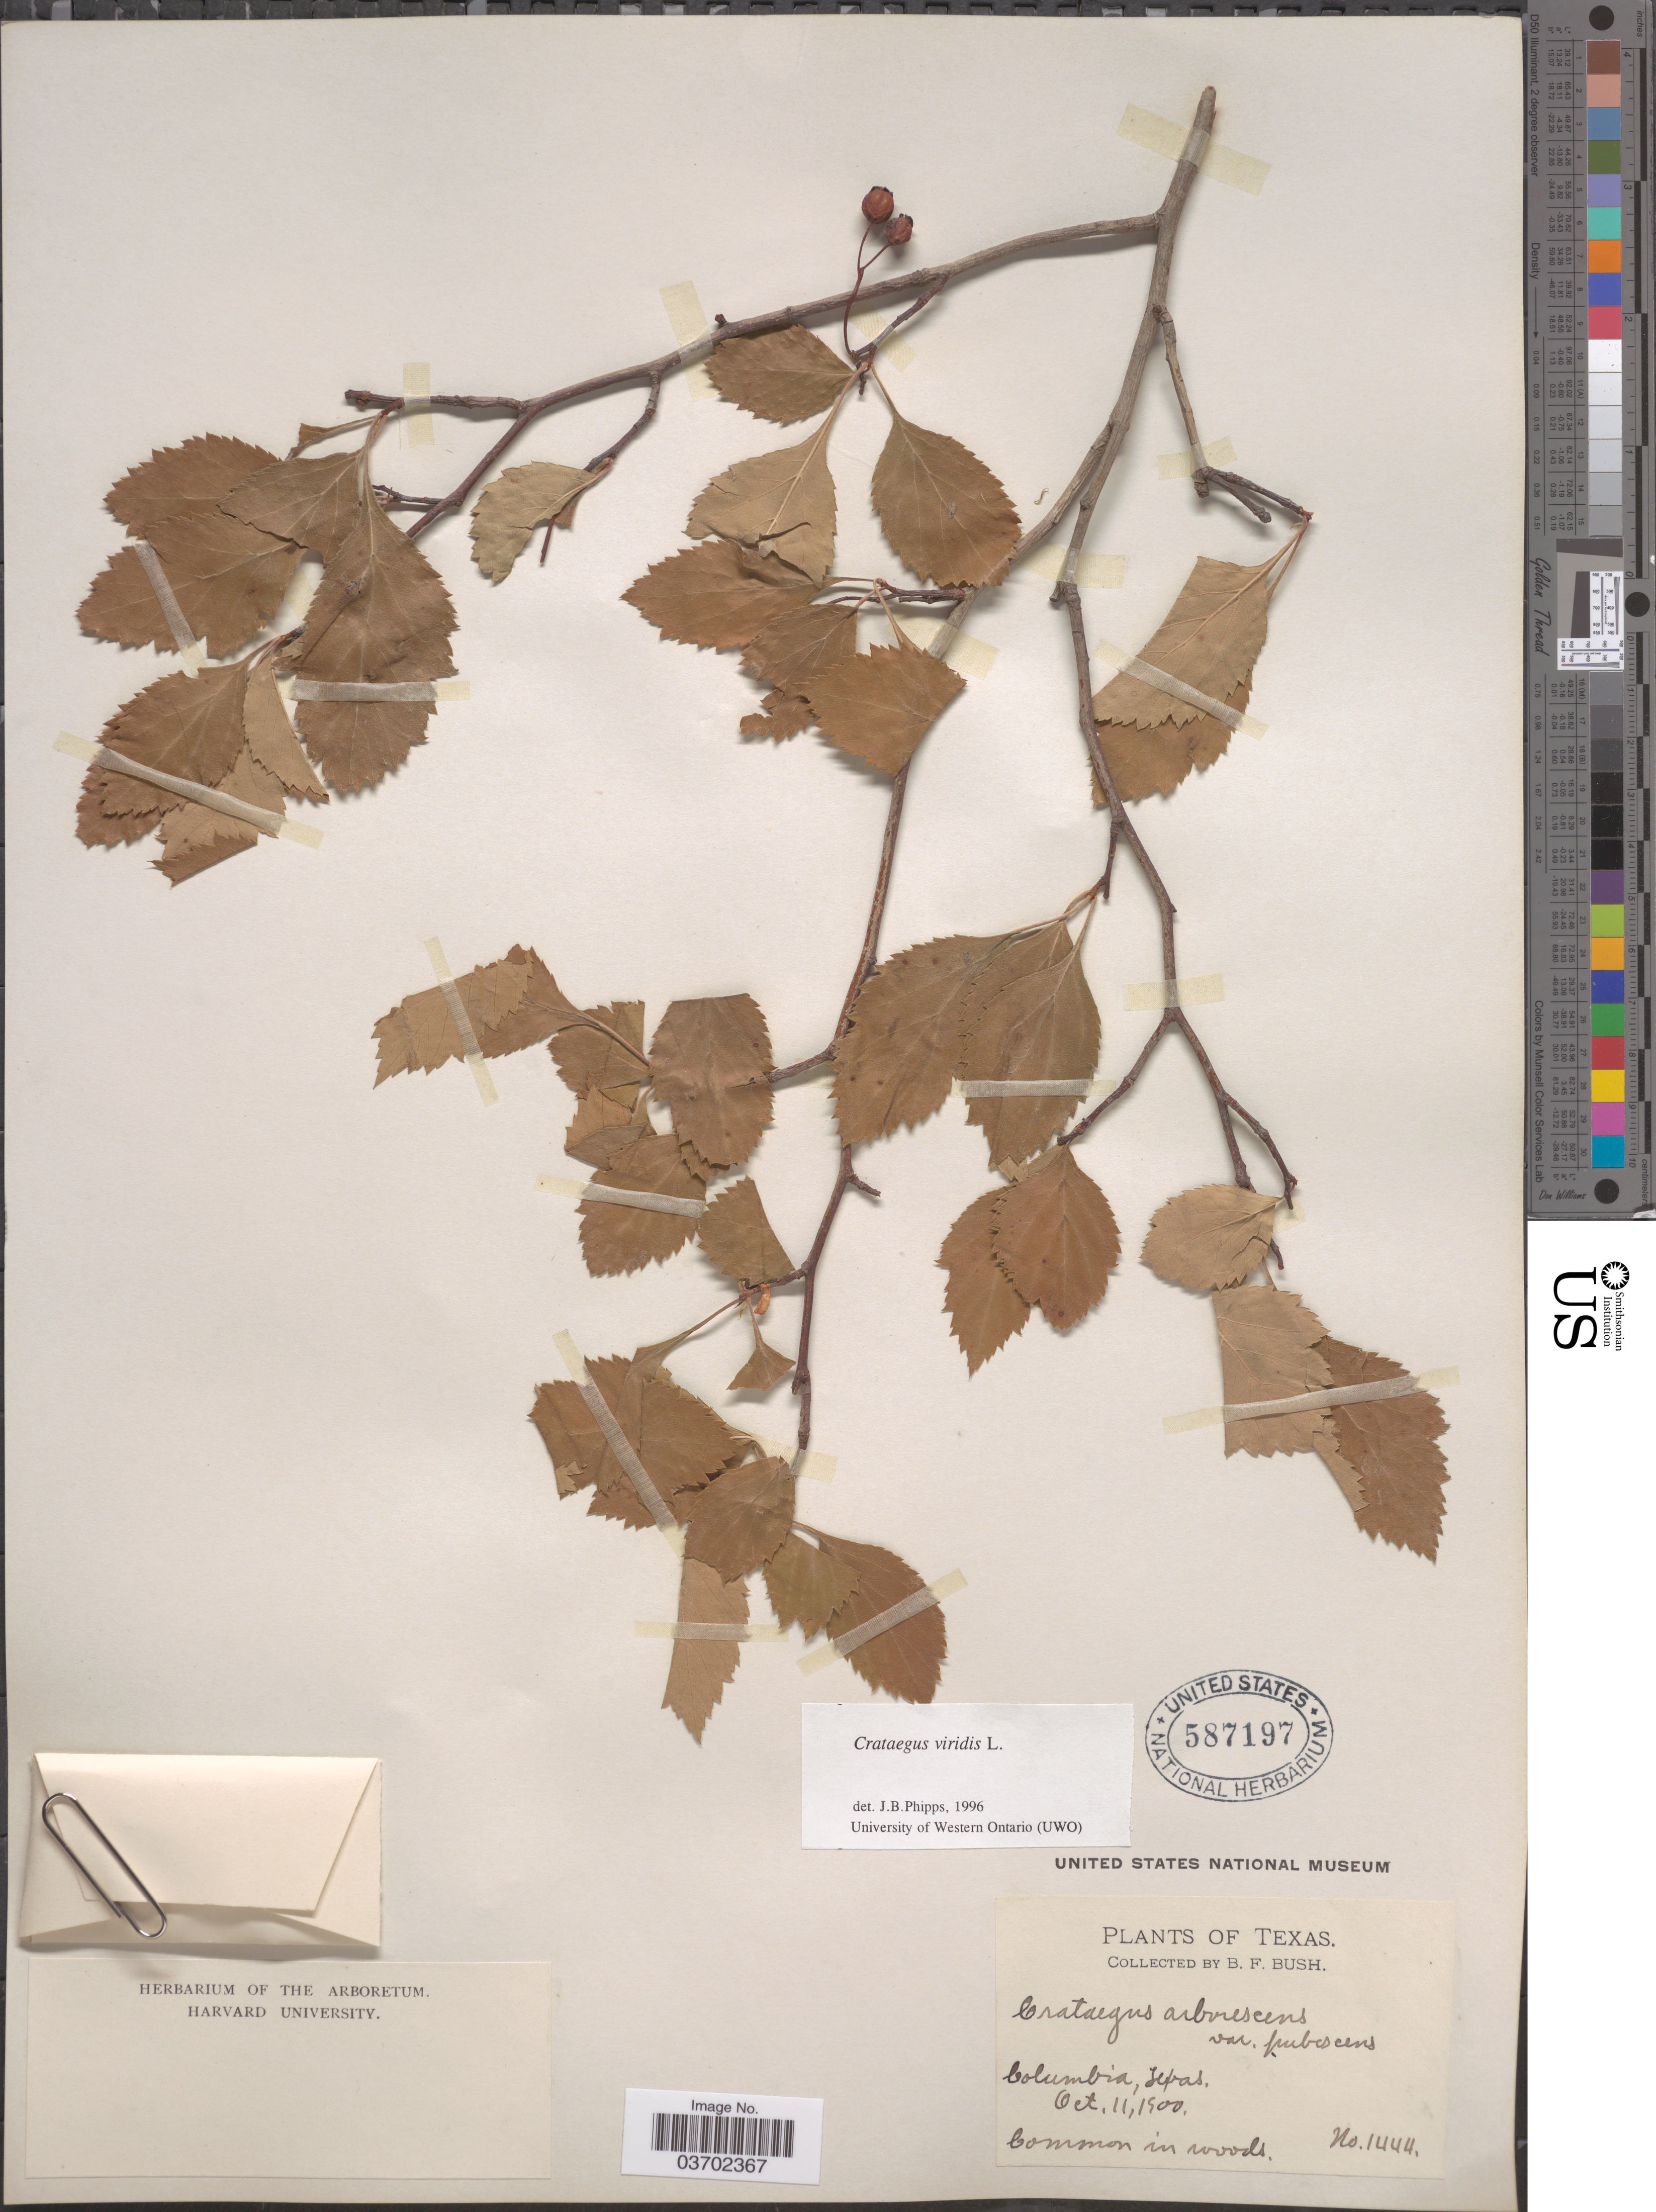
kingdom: Plantae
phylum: Tracheophyta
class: Magnoliopsida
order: Rosales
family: Rosaceae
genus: Crataegus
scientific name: Crataegus viridis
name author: L.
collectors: B. F. Bush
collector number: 1444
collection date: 1900-10-11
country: United States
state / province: Texas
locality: Columbia.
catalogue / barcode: US 587197